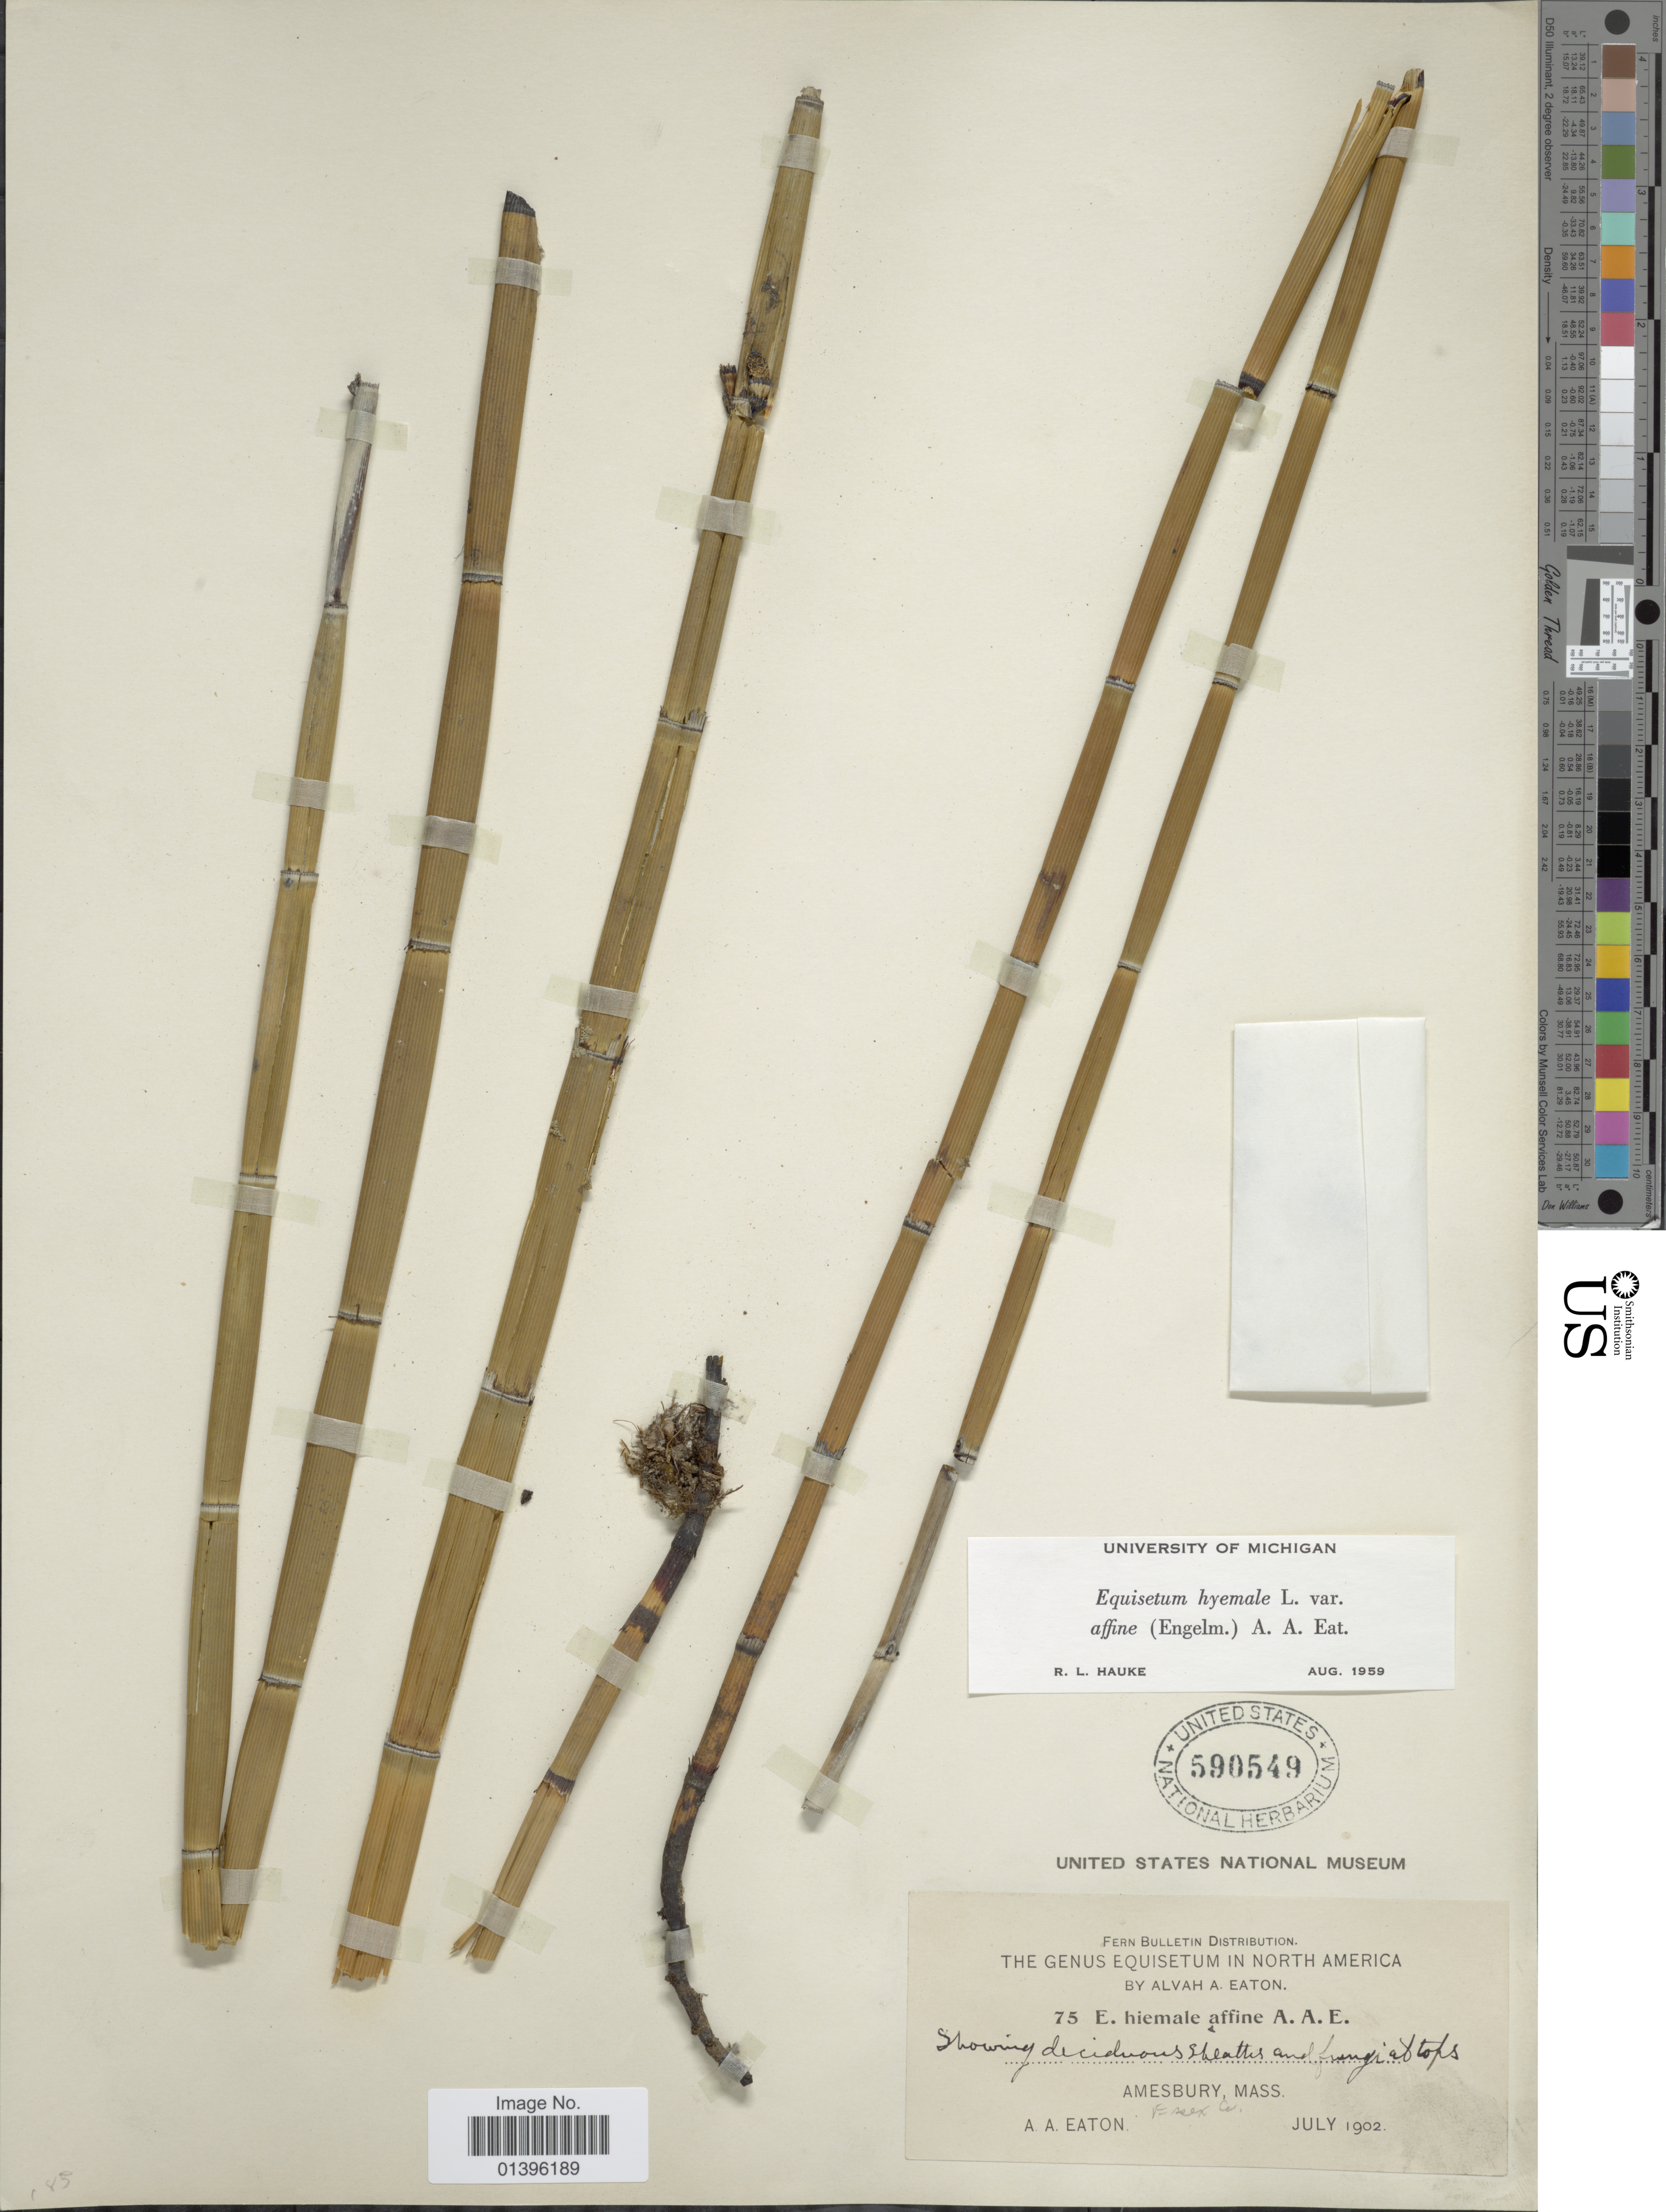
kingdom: Plantae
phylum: Tracheophyta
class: Polypodiopsida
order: Equisetales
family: Equisetaceae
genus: Equisetum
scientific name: Equisetum hyemale var. affine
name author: (Engelm.) A.A. Eaton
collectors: A. A. Eaton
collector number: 75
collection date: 1902-07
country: United States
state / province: Massachusetts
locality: Amesbury, Essex Co.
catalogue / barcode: US 590549